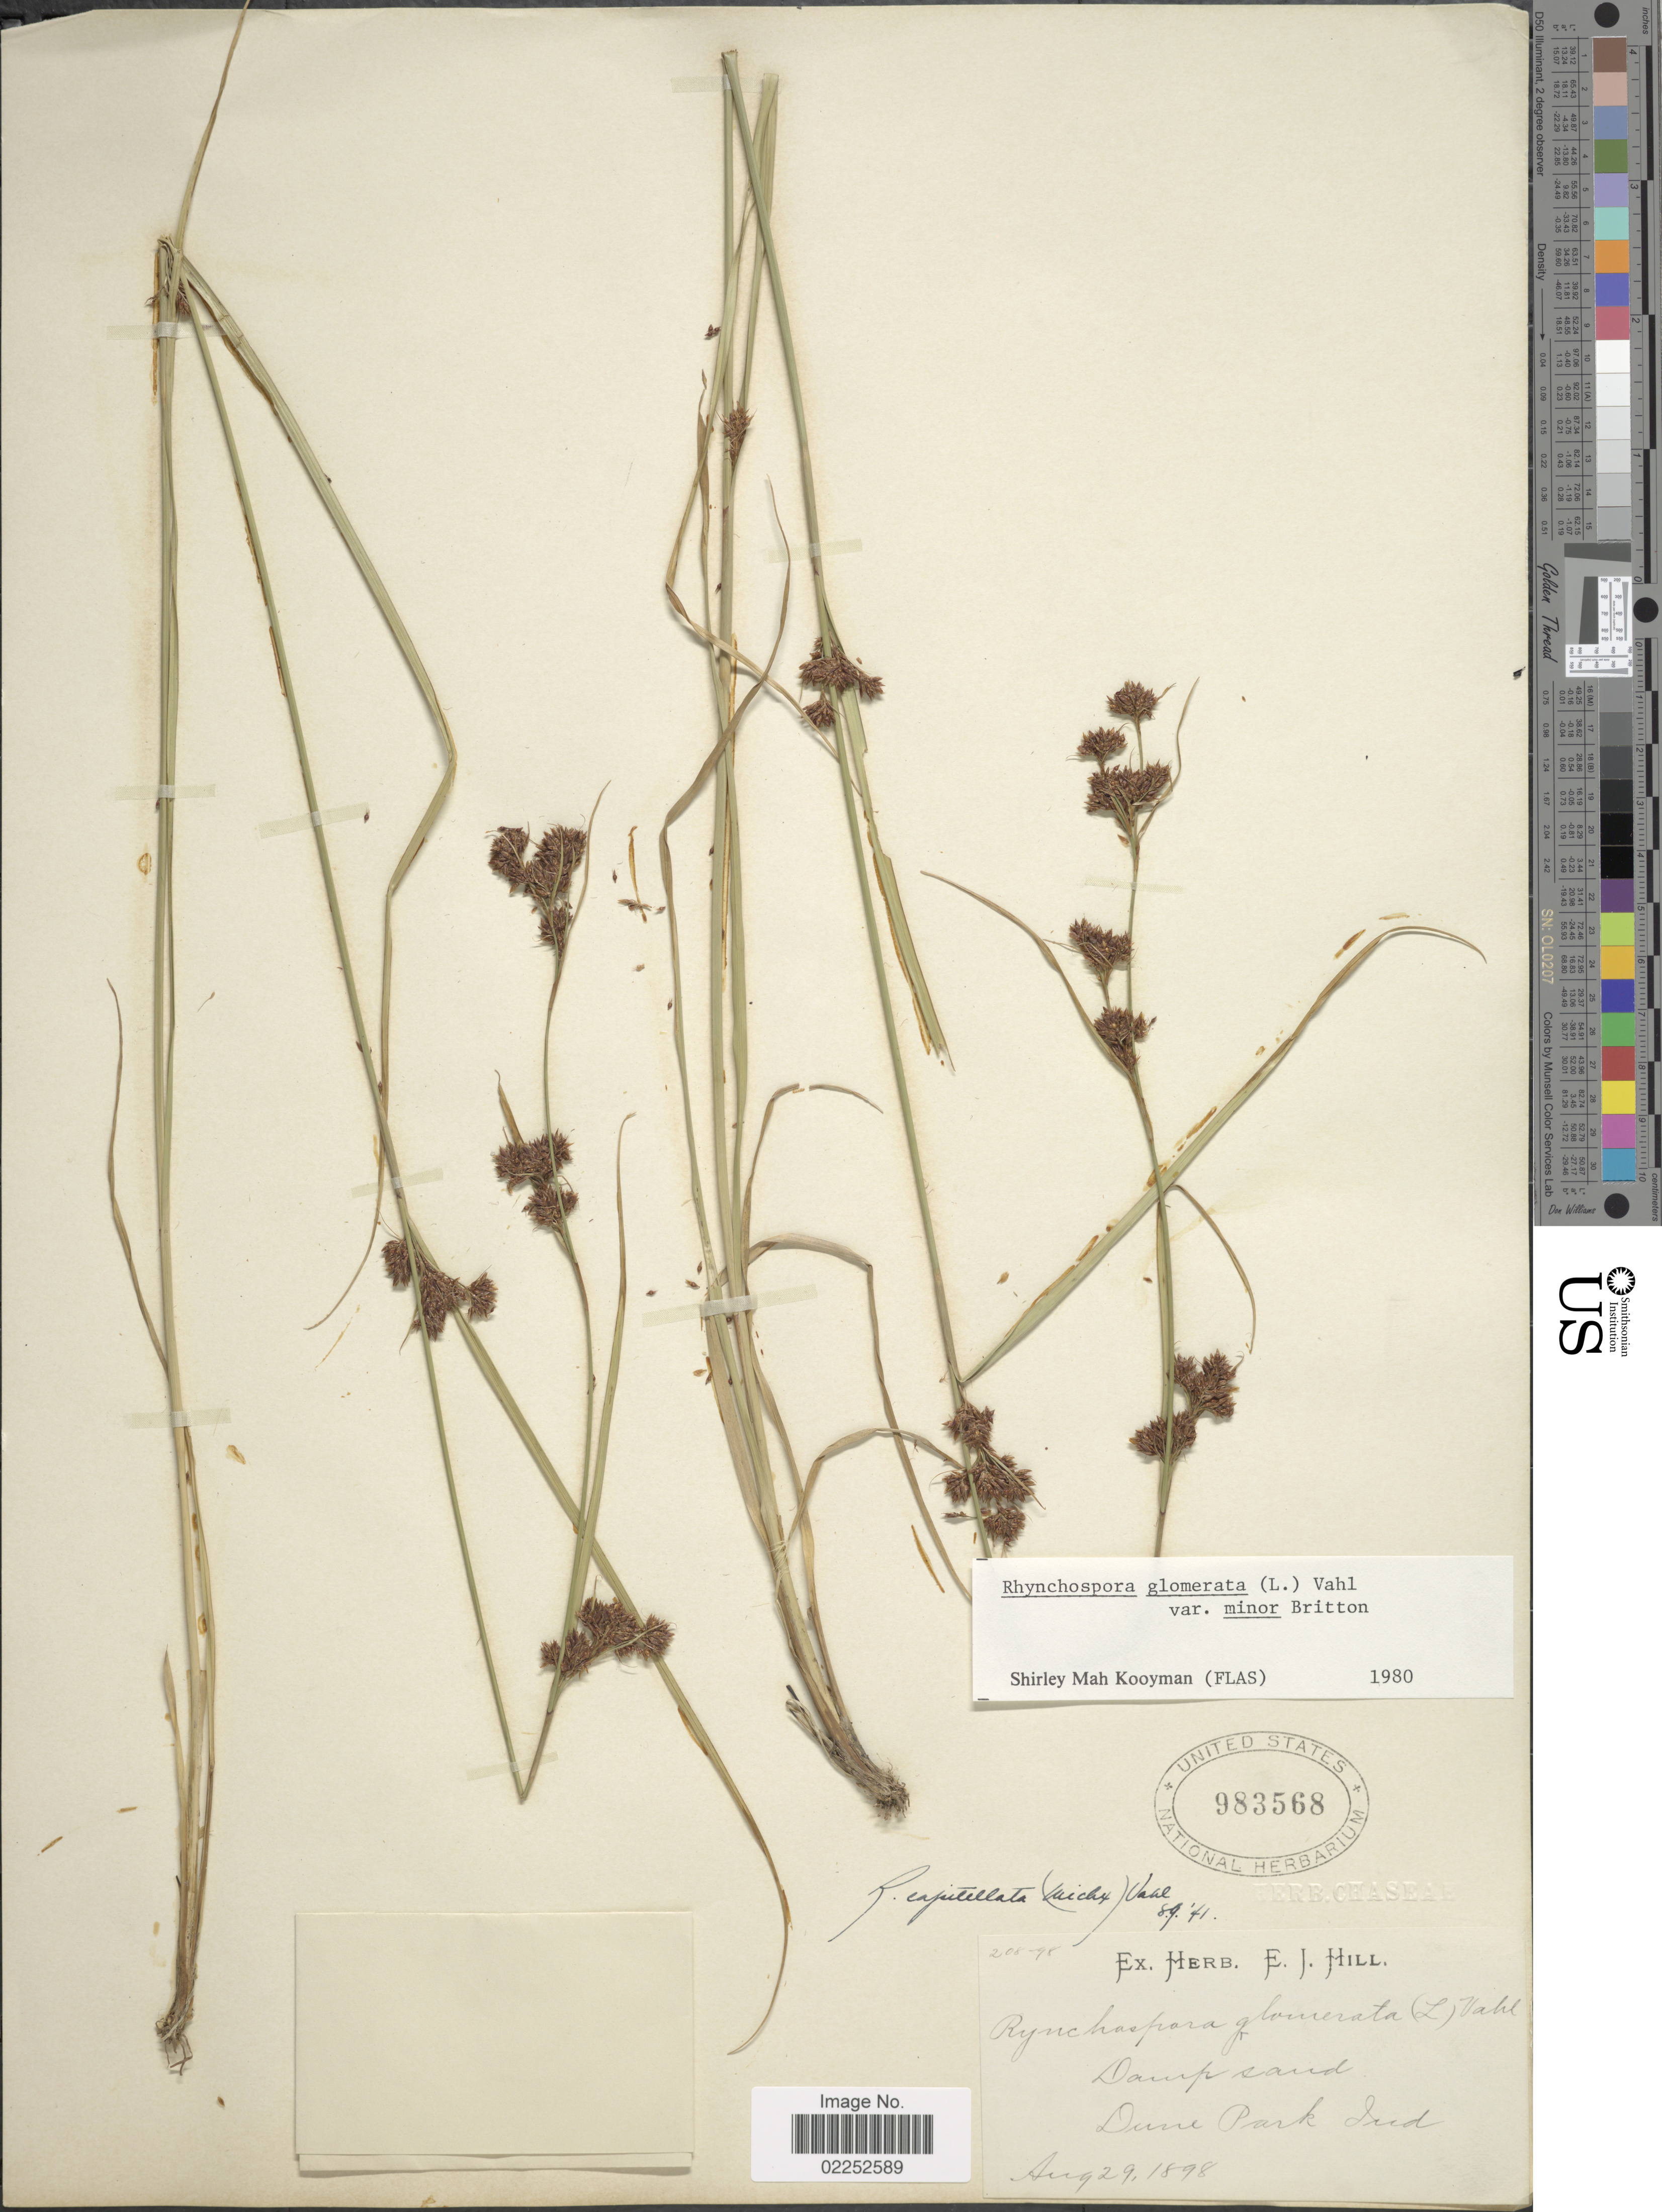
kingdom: Plantae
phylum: Tracheophyta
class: Liliopsida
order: Poales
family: Cyperaceae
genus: Rhynchospora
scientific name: Rhynchospora capitellata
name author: (Michx.) Vahl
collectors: ex herb. E.J. Hill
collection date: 1898-08-29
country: United States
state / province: Indiana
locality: Damp sand, Dune Park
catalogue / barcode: US 983568